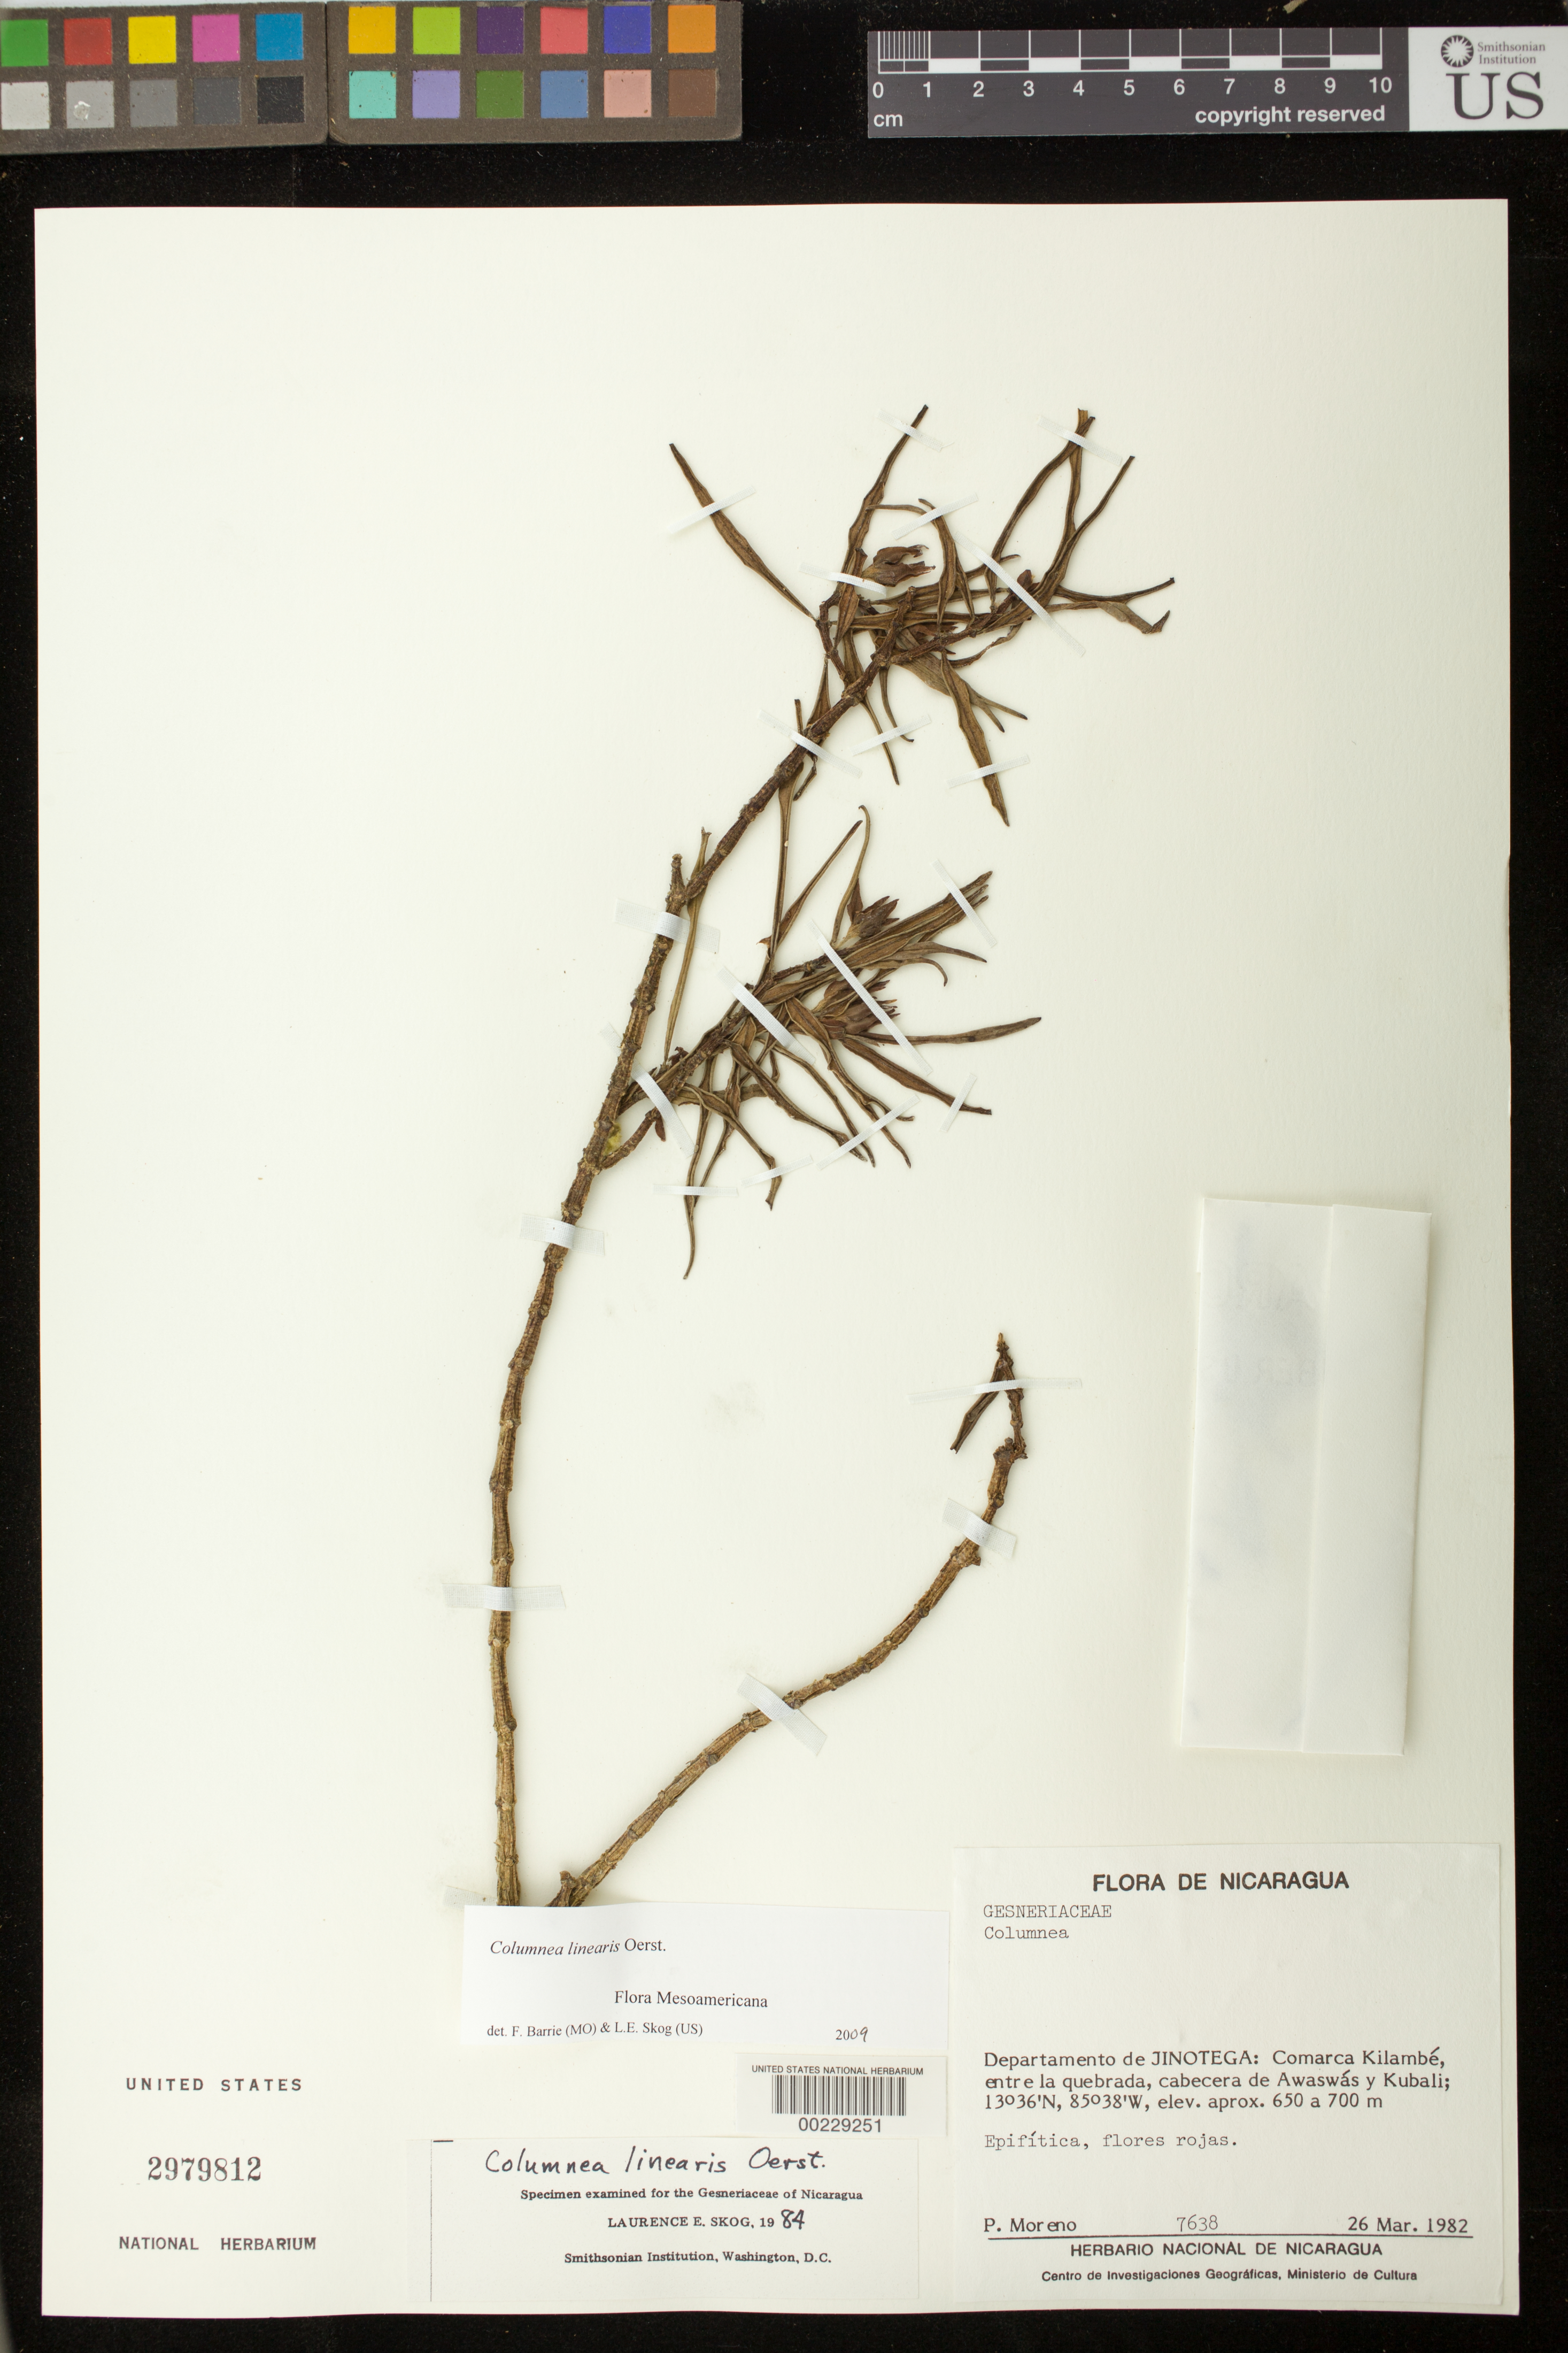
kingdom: Plantae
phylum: Tracheophyta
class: Magnoliopsida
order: Lamiales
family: Gesneriaceae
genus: Columnea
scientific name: Columnea linearis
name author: Oerst.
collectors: P. Moreno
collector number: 7638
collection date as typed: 26 Mar 1982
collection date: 1982-03-26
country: Nicaragua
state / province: Jinotega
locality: Comarca Kilambe, between the quebrada, cities of Awaswas and Kubali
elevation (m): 650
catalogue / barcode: US 2979812